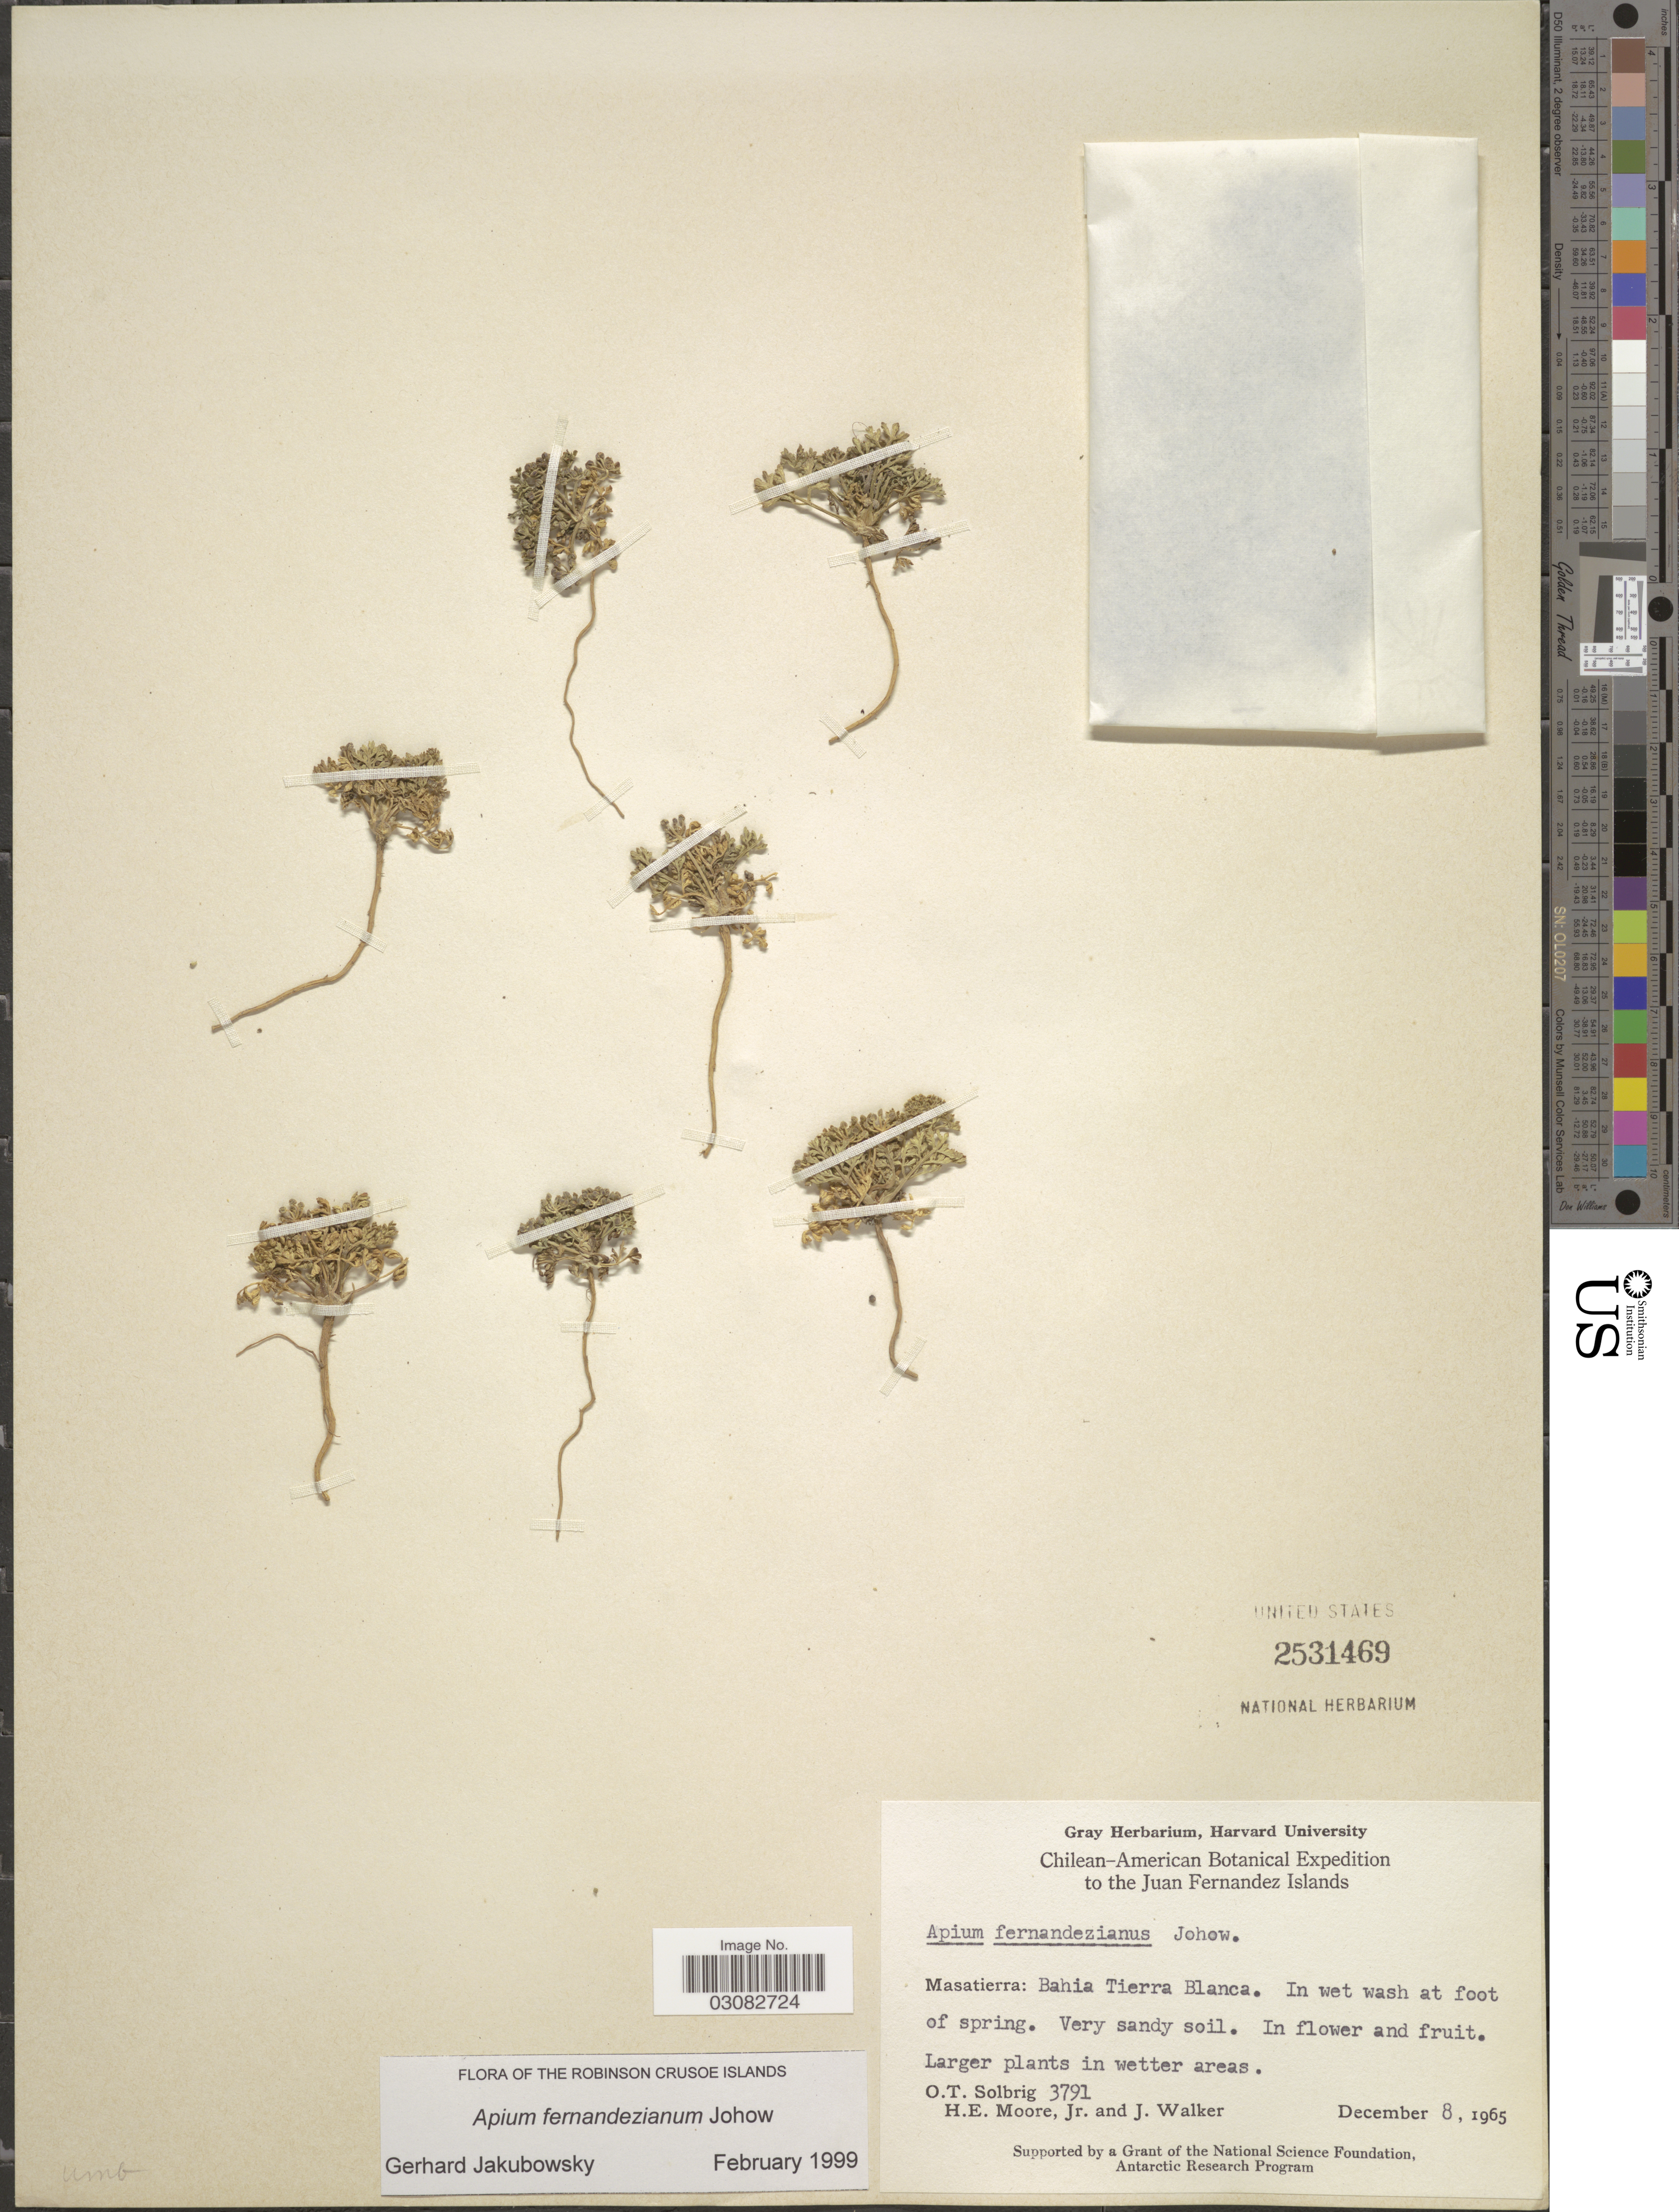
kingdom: Plantae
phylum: Tracheophyta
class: Magnoliopsida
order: Apiales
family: Apiaceae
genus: Apium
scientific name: Apium fernandezianum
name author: Johow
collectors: O. T. Solbrig, H. Moore & J. Walker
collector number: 3791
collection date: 1965-12-08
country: Chile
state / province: Valparaíso (V)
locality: Juan Fernandez Islands. Masatierra: Bahia Tierra Blanca.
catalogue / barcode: US 2531469